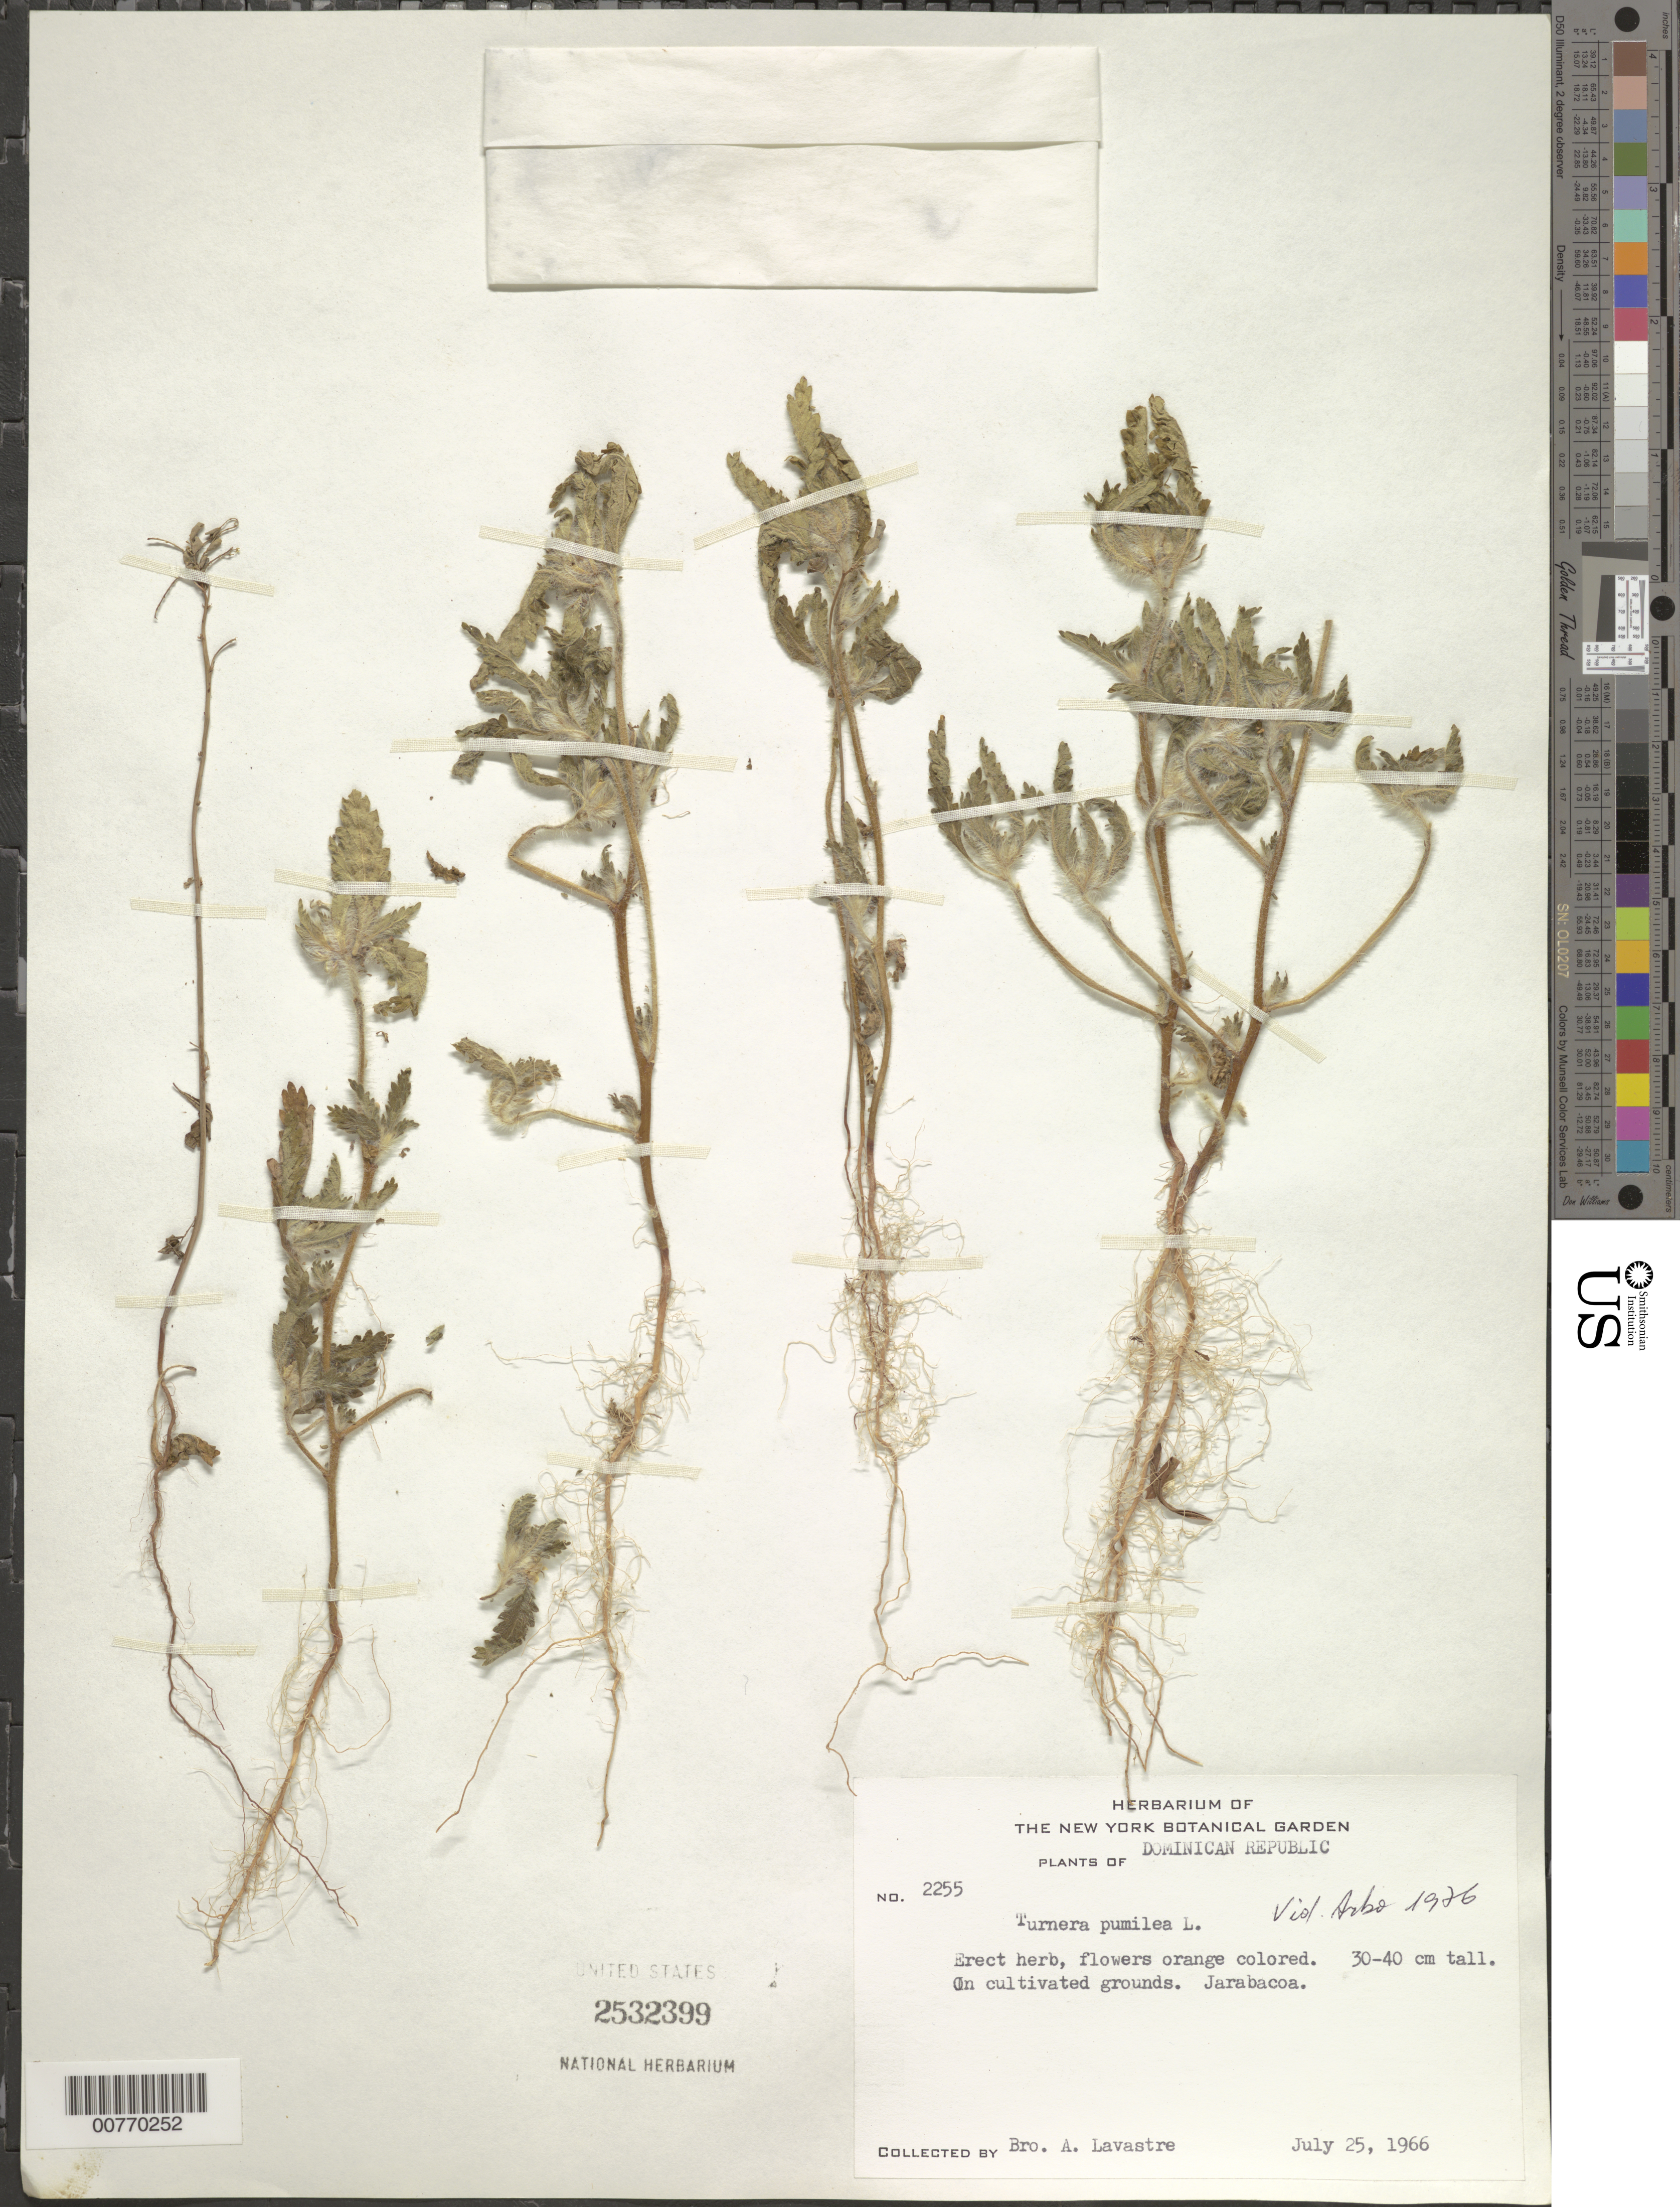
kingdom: Plantae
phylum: Tracheophyta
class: Magnoliopsida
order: Malpighiales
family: Turneraceae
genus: Turnera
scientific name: Turnera pumilea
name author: L.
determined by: Arbo, M. M.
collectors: B. Lavastre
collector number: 2255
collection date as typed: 25 Jul 1966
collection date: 1966-07-25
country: Dominican Republic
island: Hispaniola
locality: Jarabacoa.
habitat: On cultivated grounds.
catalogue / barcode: US 2532399